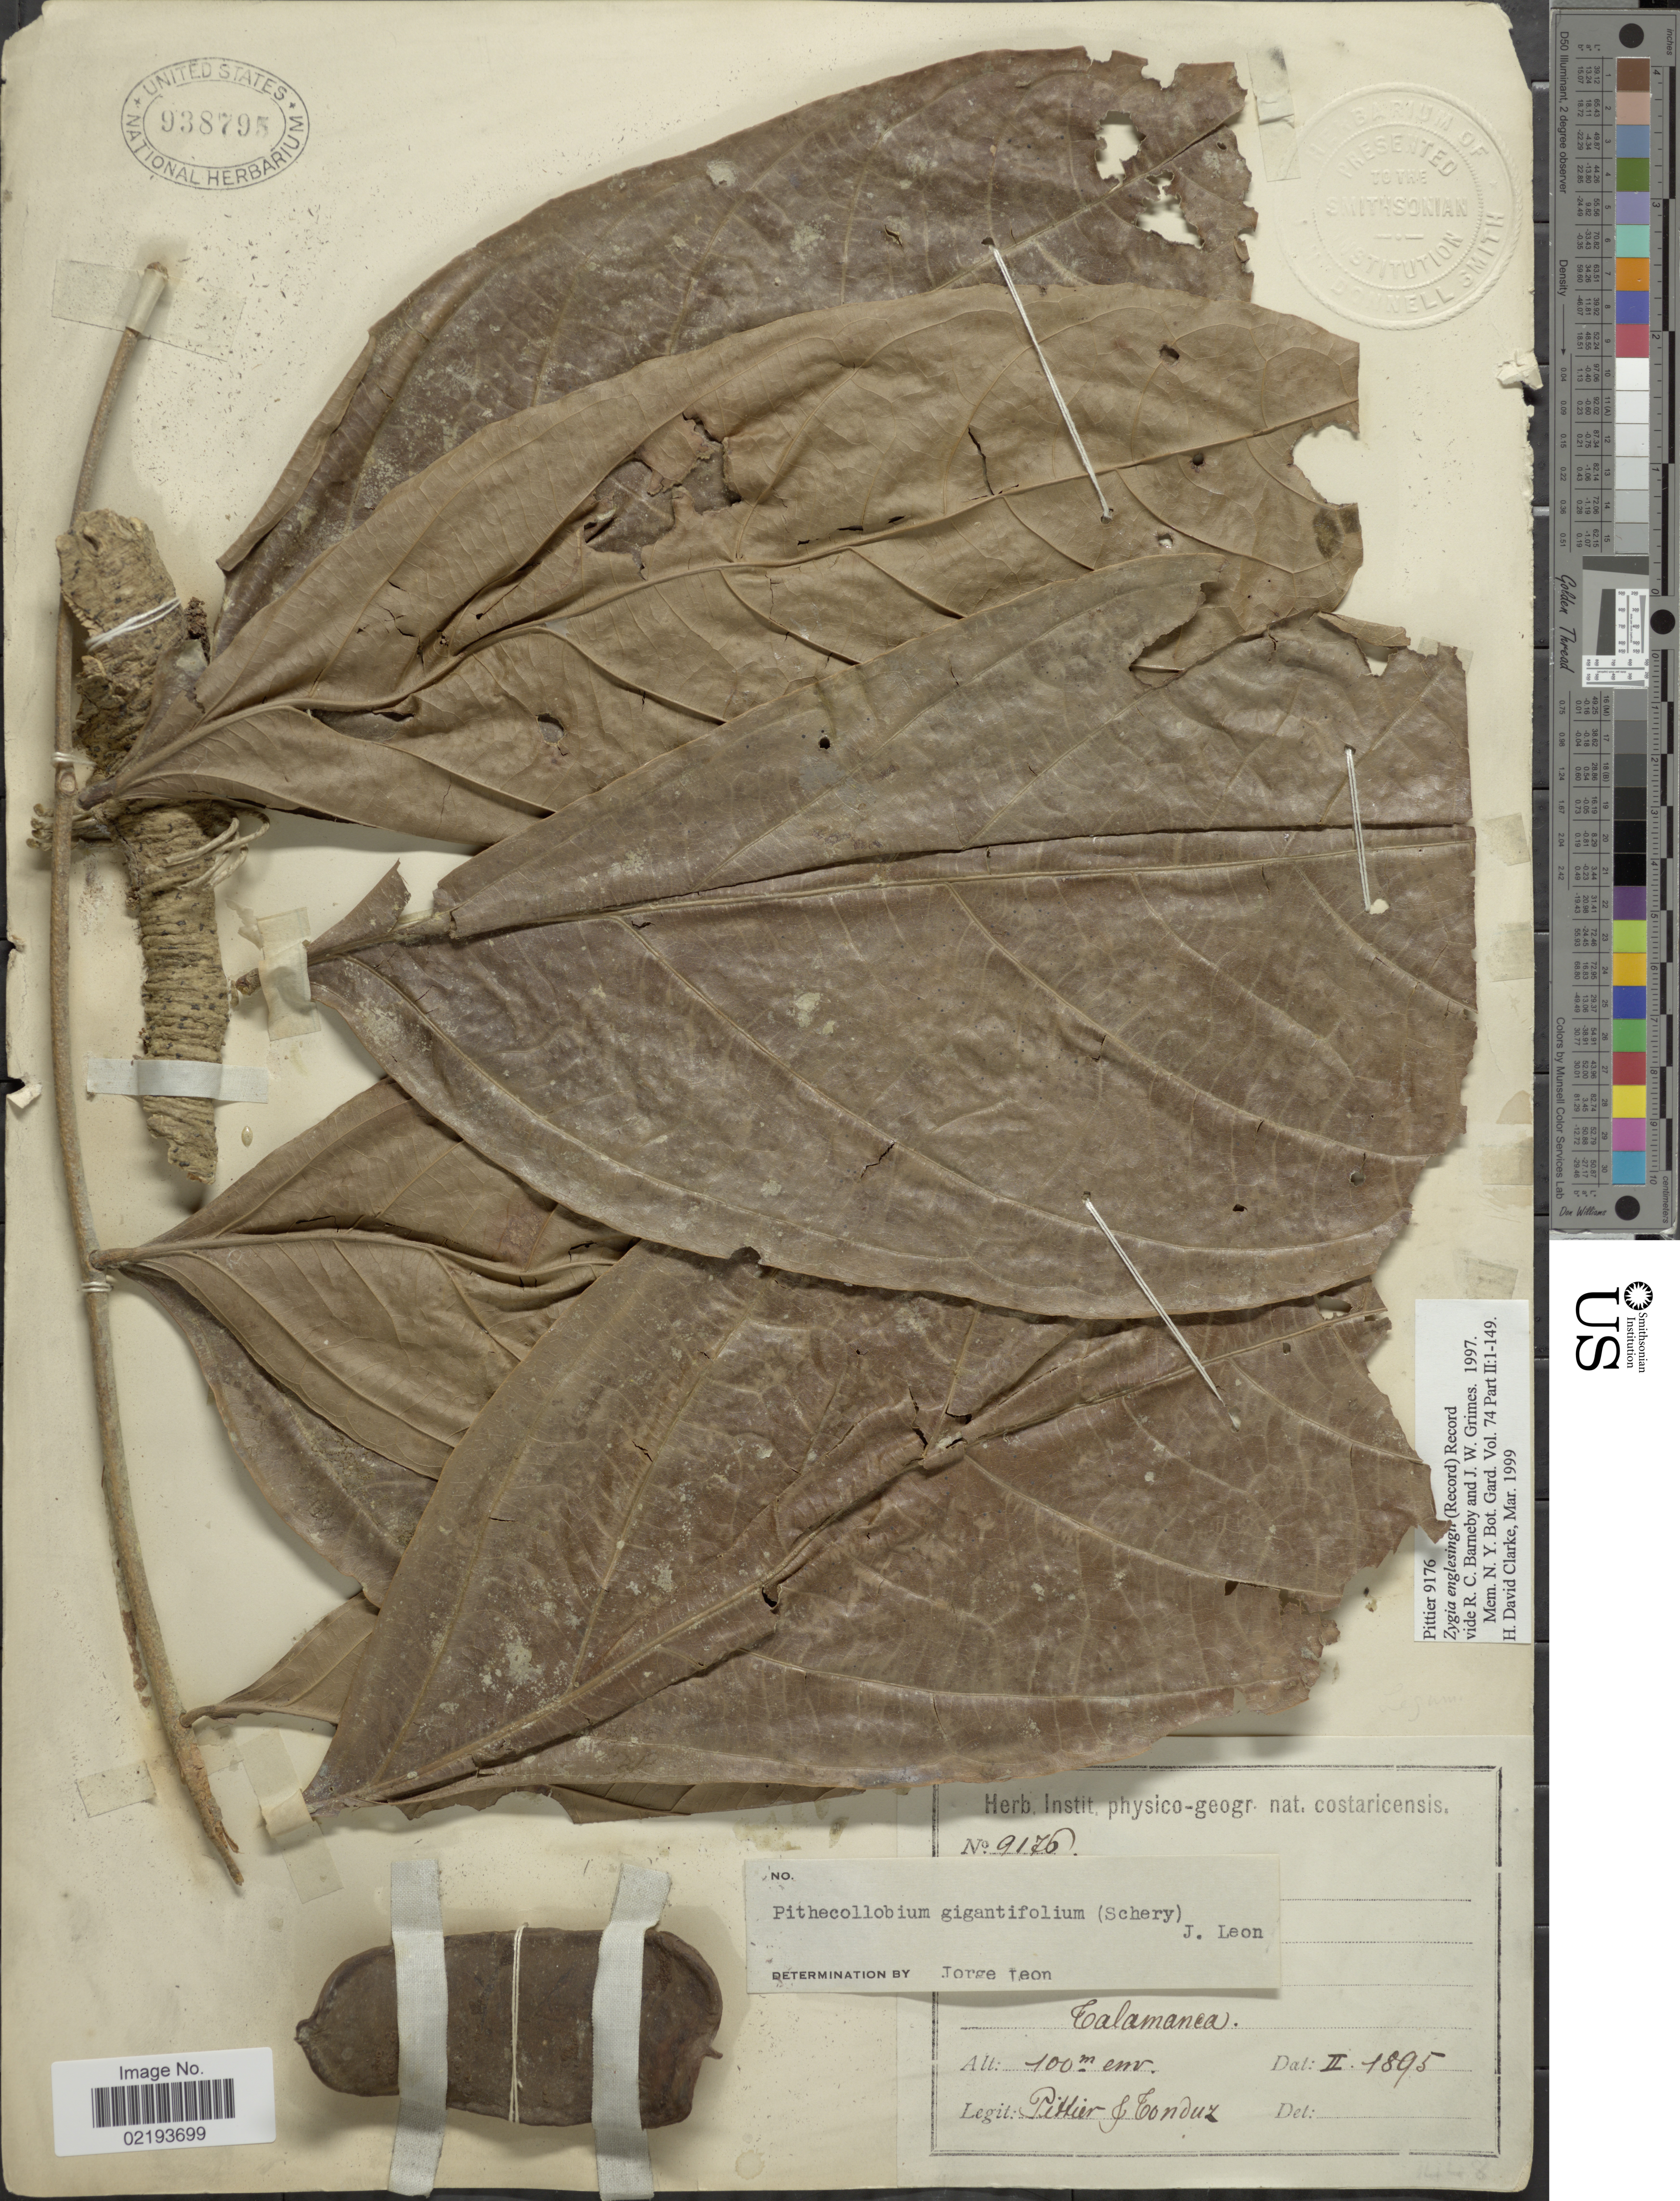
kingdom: Plantae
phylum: Tracheophyta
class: Magnoliopsida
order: Fabales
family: Fabaceae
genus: Zygia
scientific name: Zygia englesingii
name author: (Standl.) Record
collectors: H. F. Pittier & A. Tonduz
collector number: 9176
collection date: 1895-02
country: Costa Rica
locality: Talamanca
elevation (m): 100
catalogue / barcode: US 938795